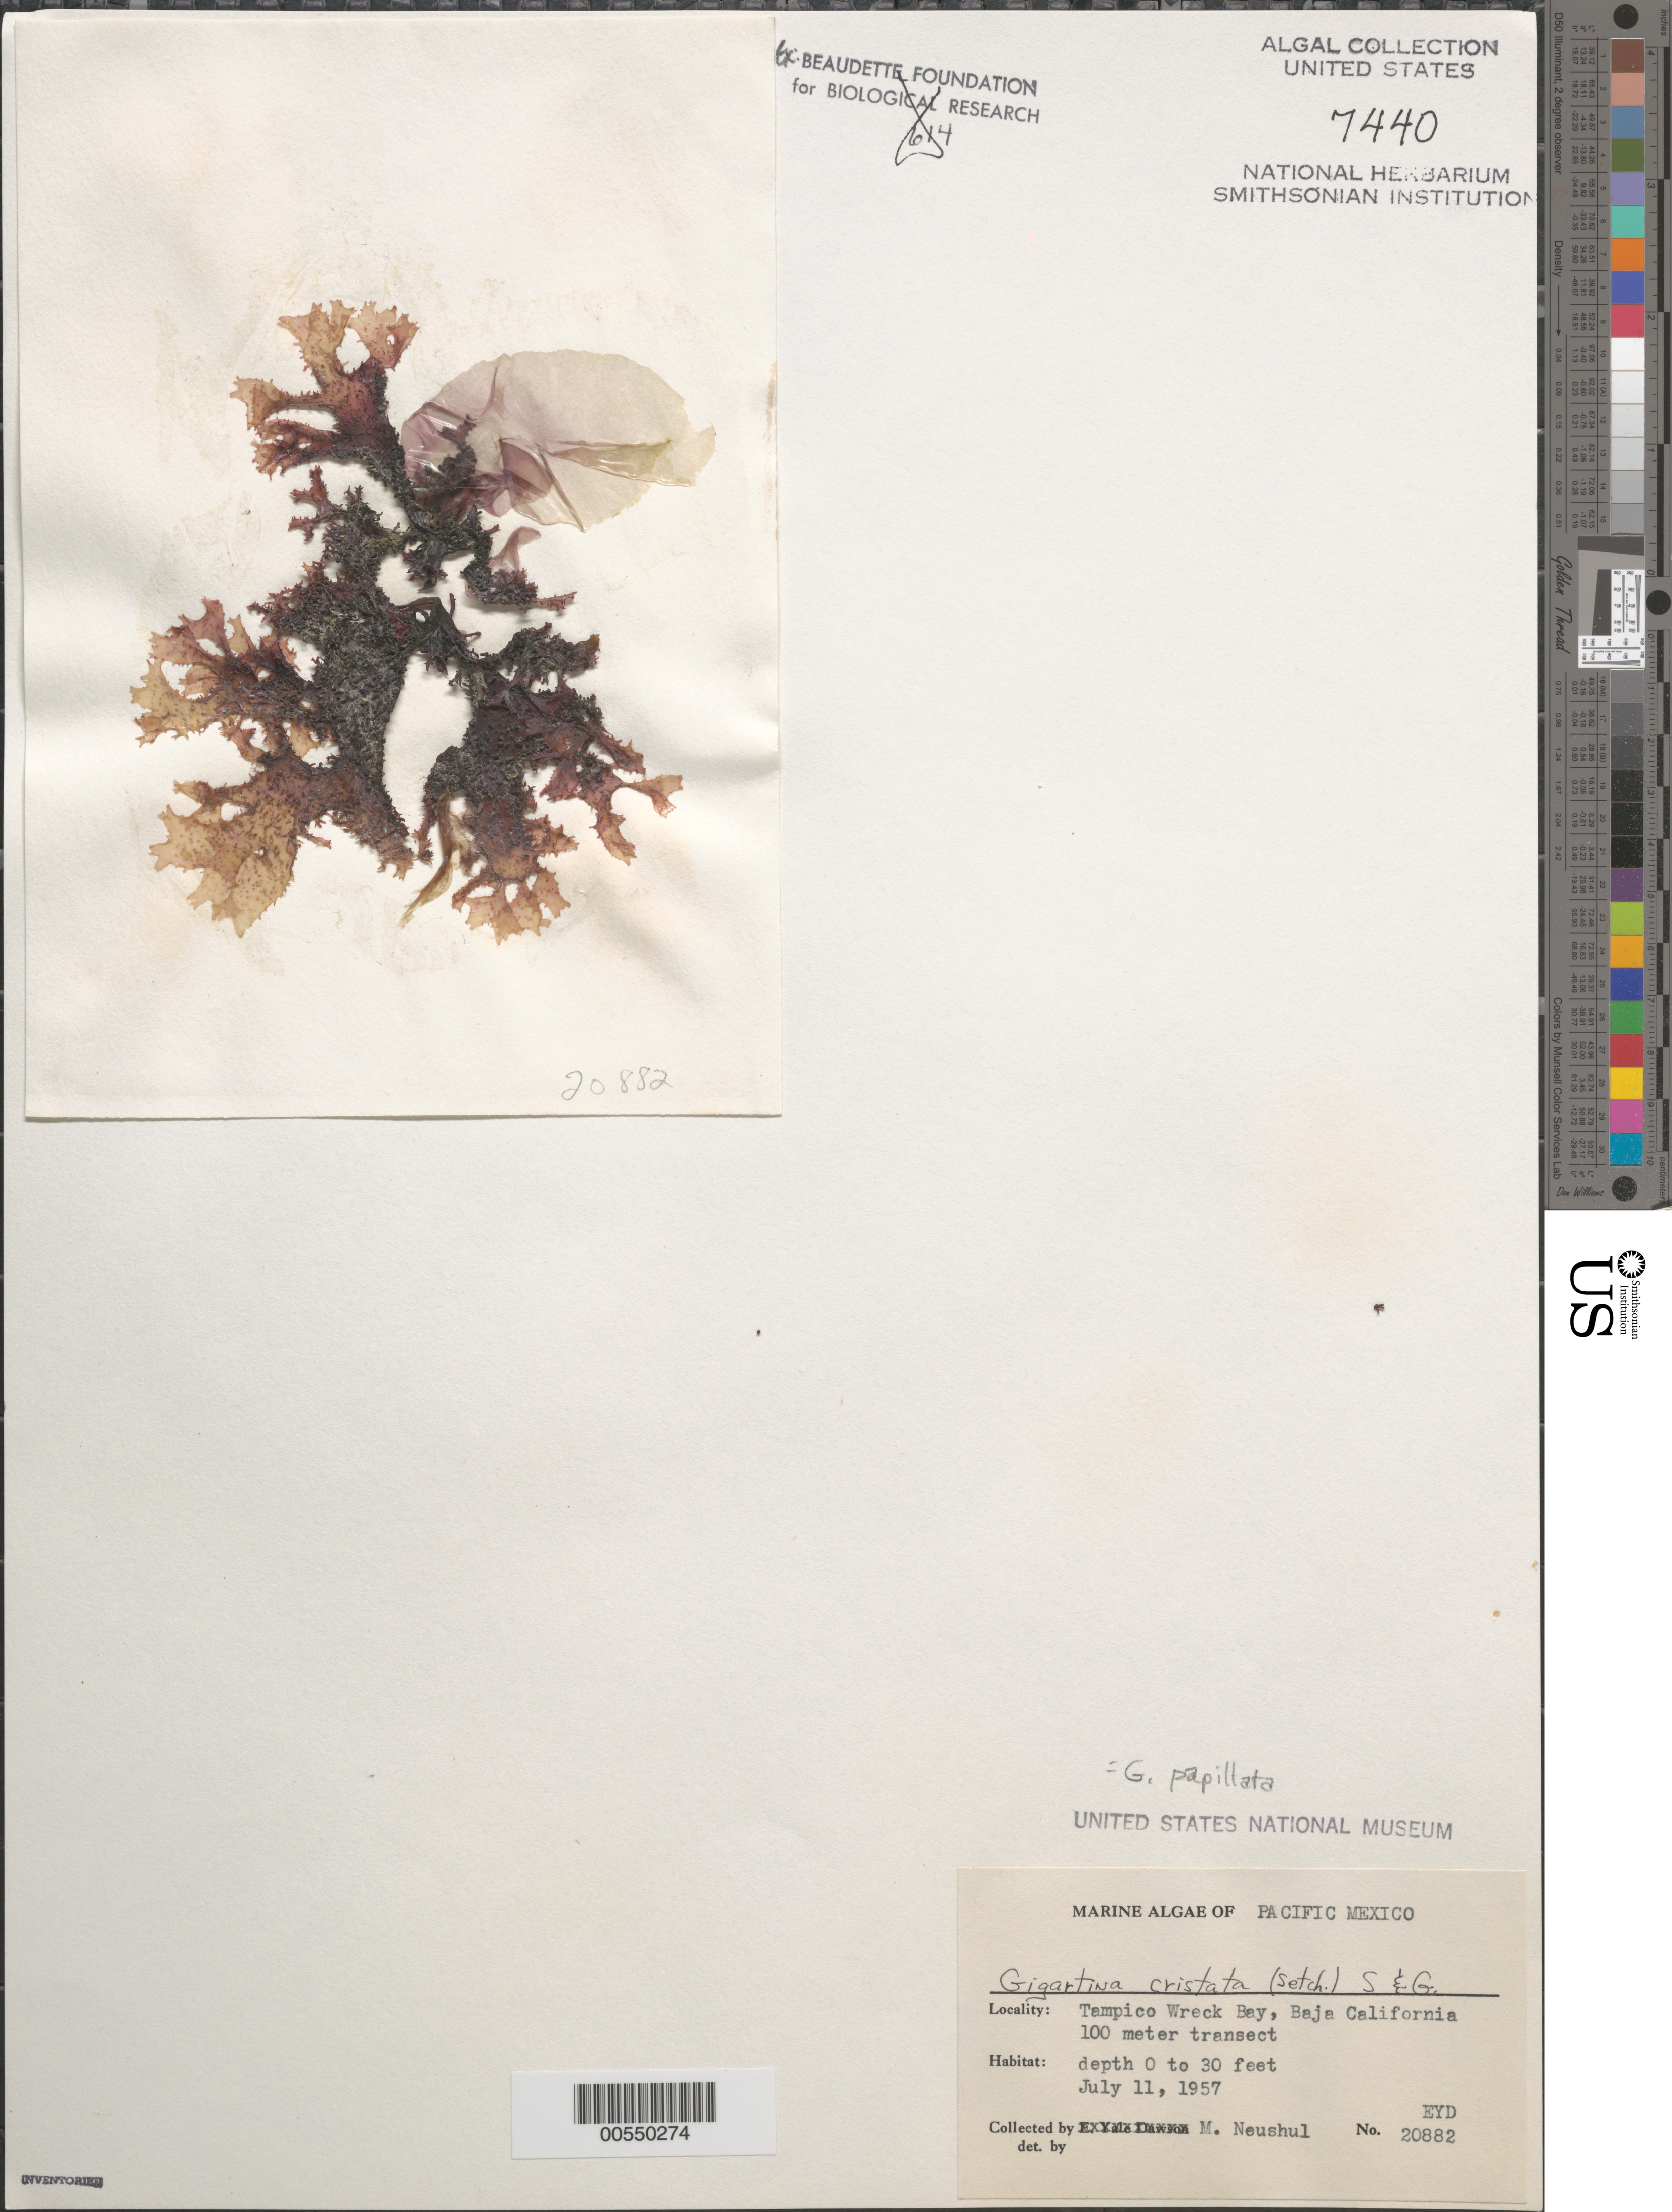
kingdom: Plantae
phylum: Rhodophyta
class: Florideophyceae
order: Gigartinales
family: Phyllophoraceae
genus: Mastocarpus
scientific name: Mastocarpus papillatus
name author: (C. Agardh) Kütz.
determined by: Algae name updating Project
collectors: M. Neushul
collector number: EYD 20882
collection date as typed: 11 Jul 1957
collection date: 1957-07-11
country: Mexico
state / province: Baja California Norte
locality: Tampico Wreck Bay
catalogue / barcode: US 7440